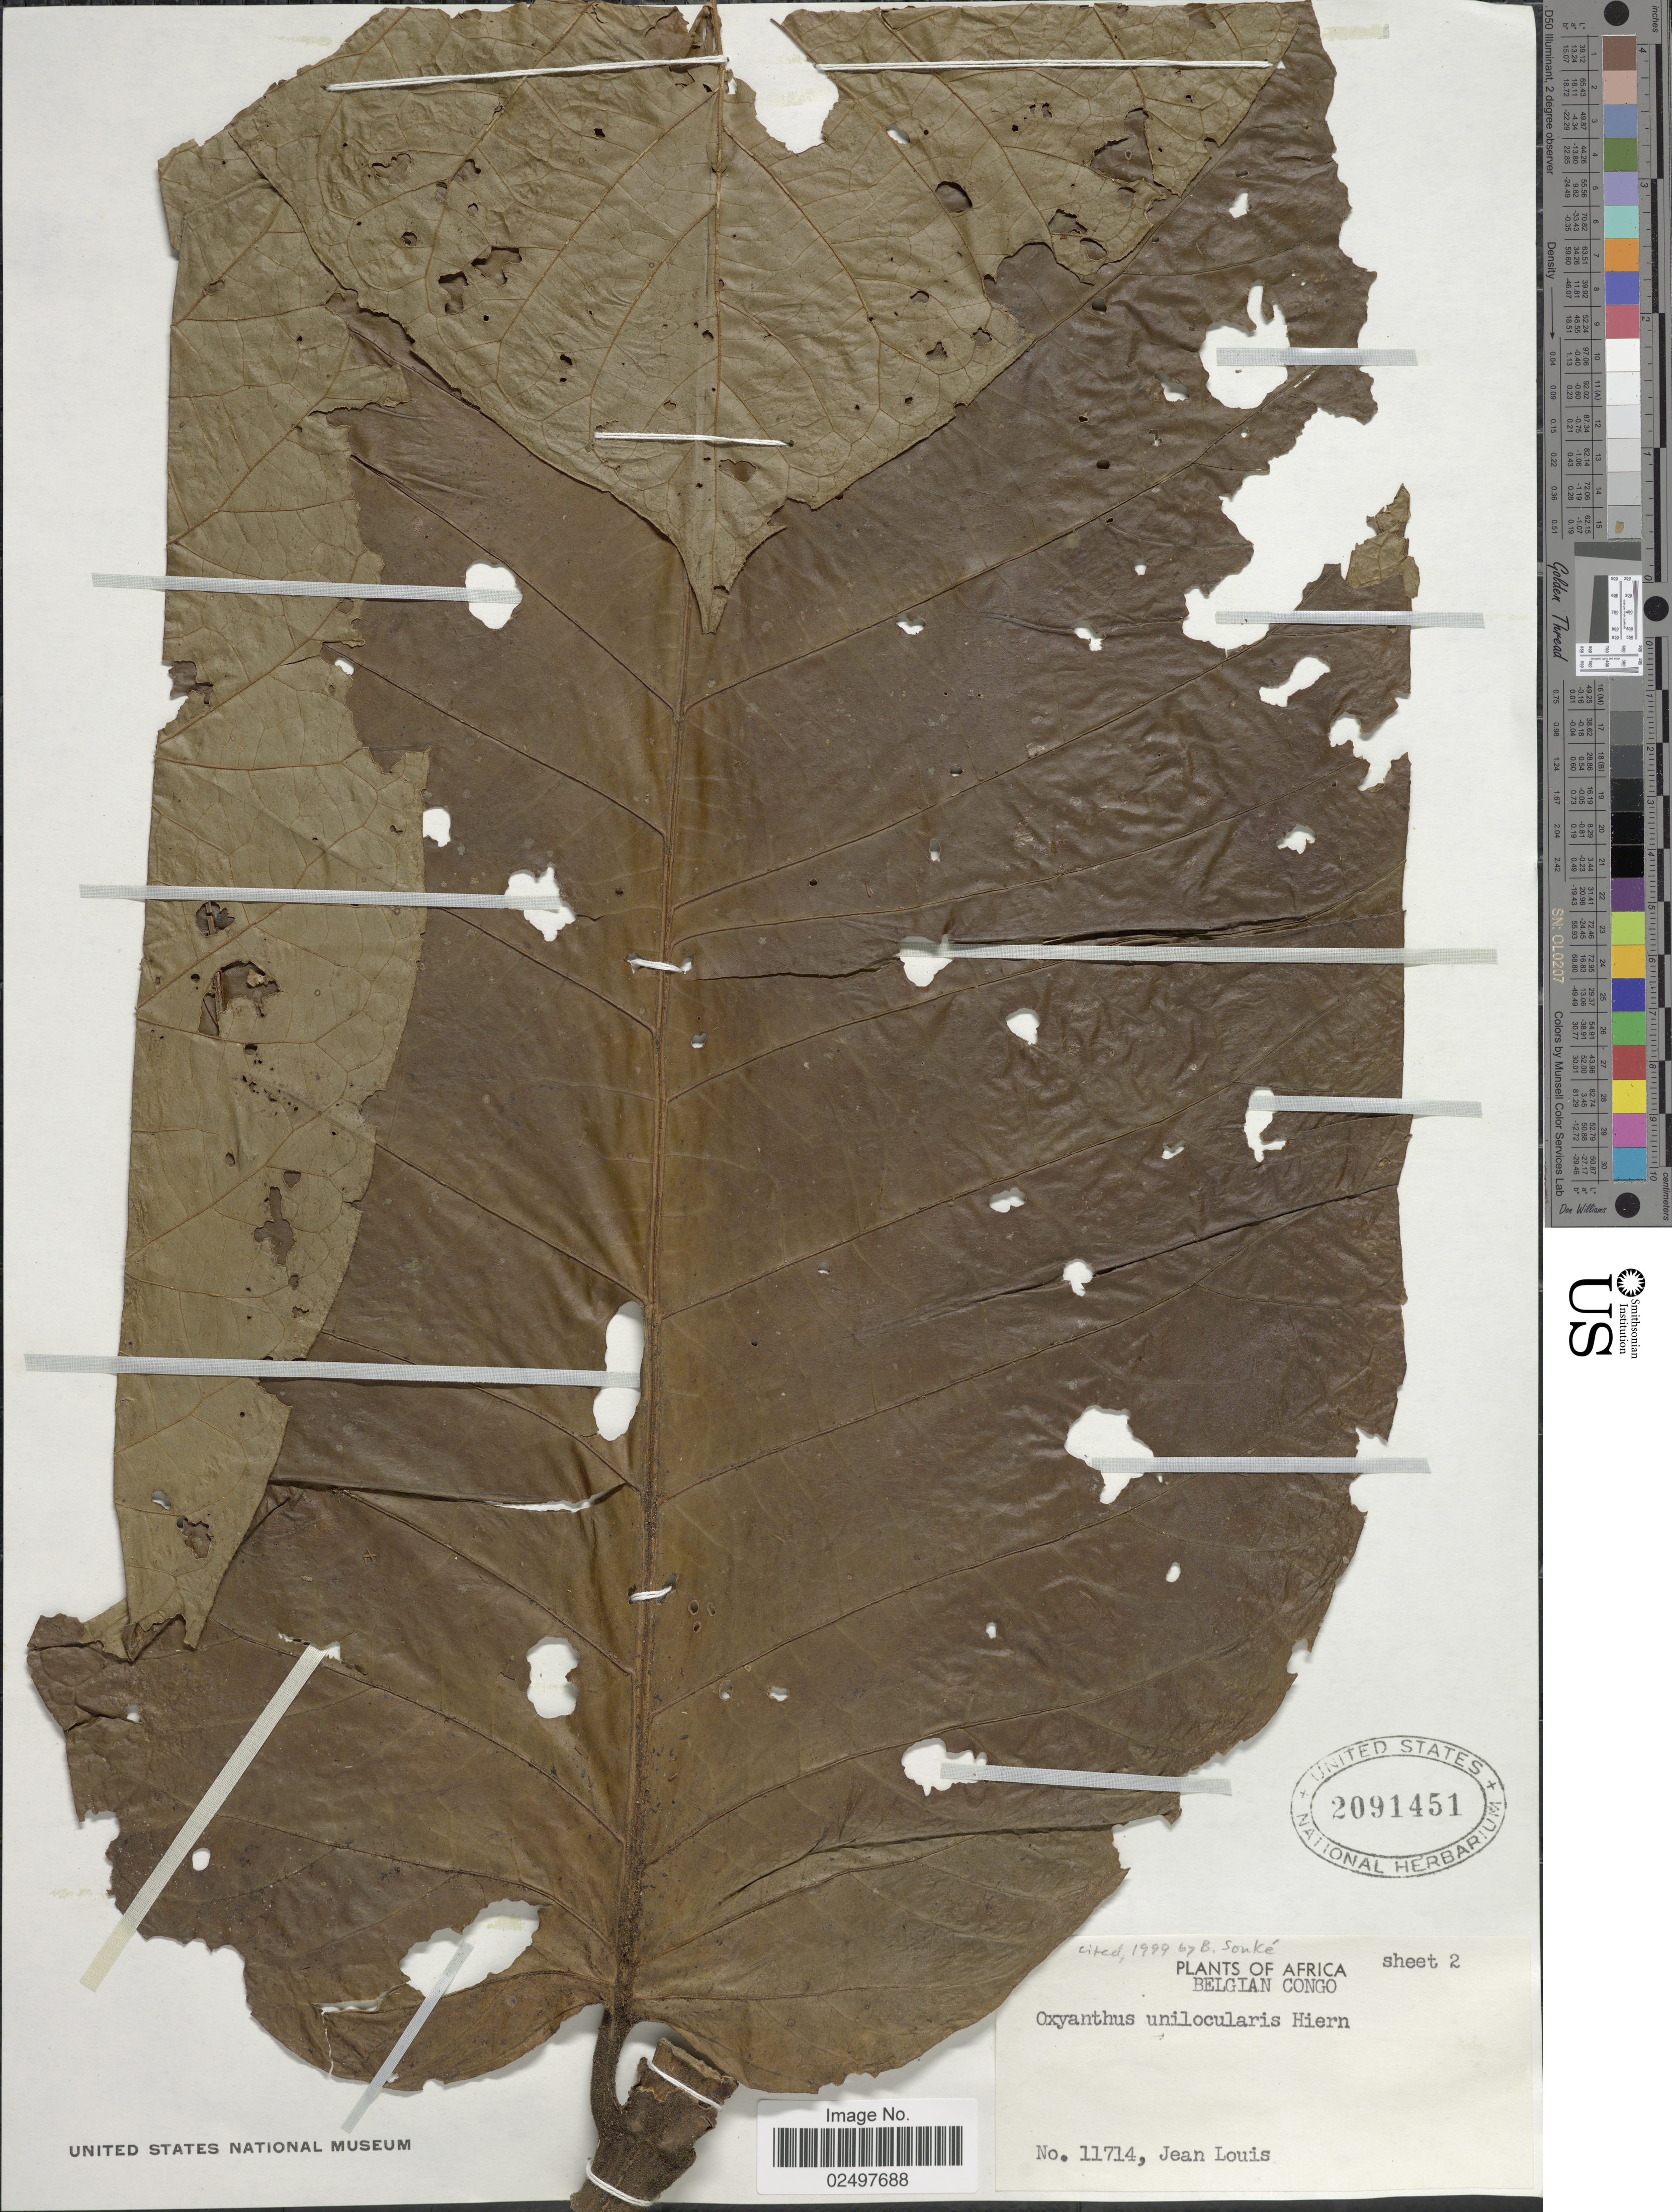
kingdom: Plantae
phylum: Tracheophyta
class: Magnoliopsida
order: Gentianales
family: Rubiaceae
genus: Oxyanthus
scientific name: Oxyanthus unilocularis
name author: Hiern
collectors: J. Louis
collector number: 11714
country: Congo, Democratic Republic of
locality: Belgian Congo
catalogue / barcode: US 2091451